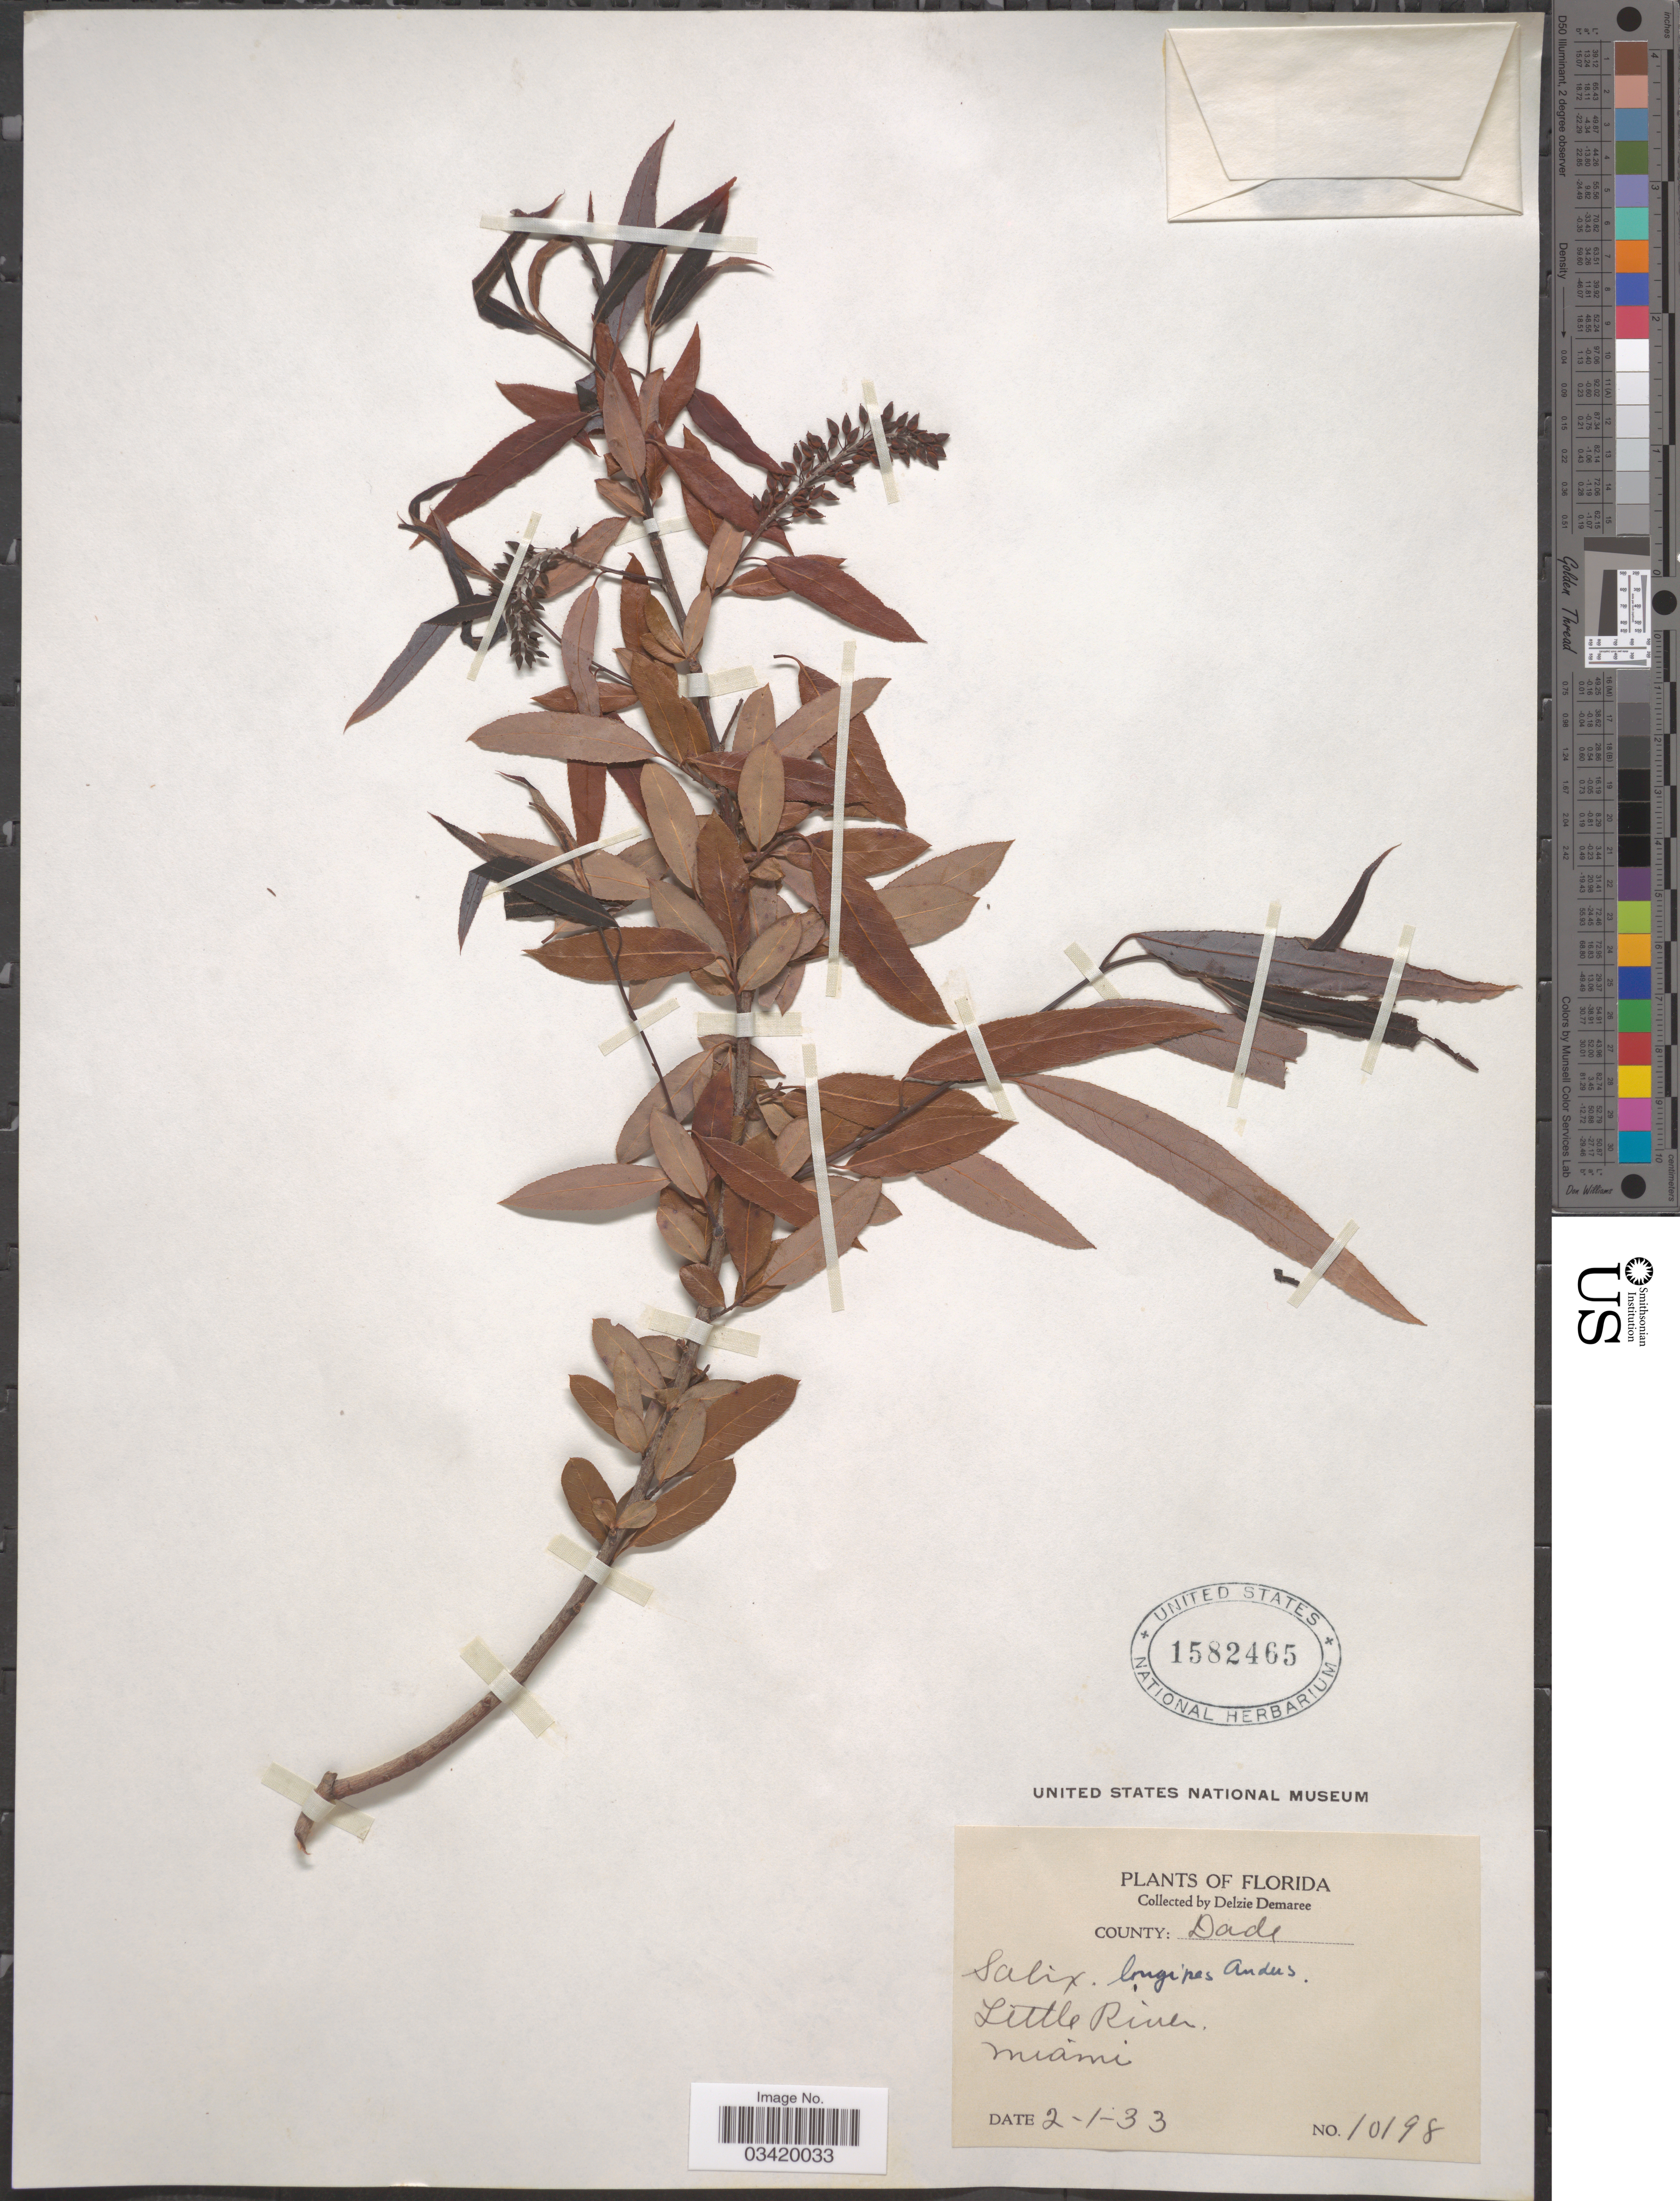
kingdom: Plantae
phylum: Tracheophyta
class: Magnoliopsida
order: Malpighiales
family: Salicaceae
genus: Salix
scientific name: Salix caroliniana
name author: Michx.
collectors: D. Demaree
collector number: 10198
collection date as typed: Transcribed d/m/y: 1/2/33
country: United States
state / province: Florida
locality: County: Dade. Little River. Miami.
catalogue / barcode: US 1582465